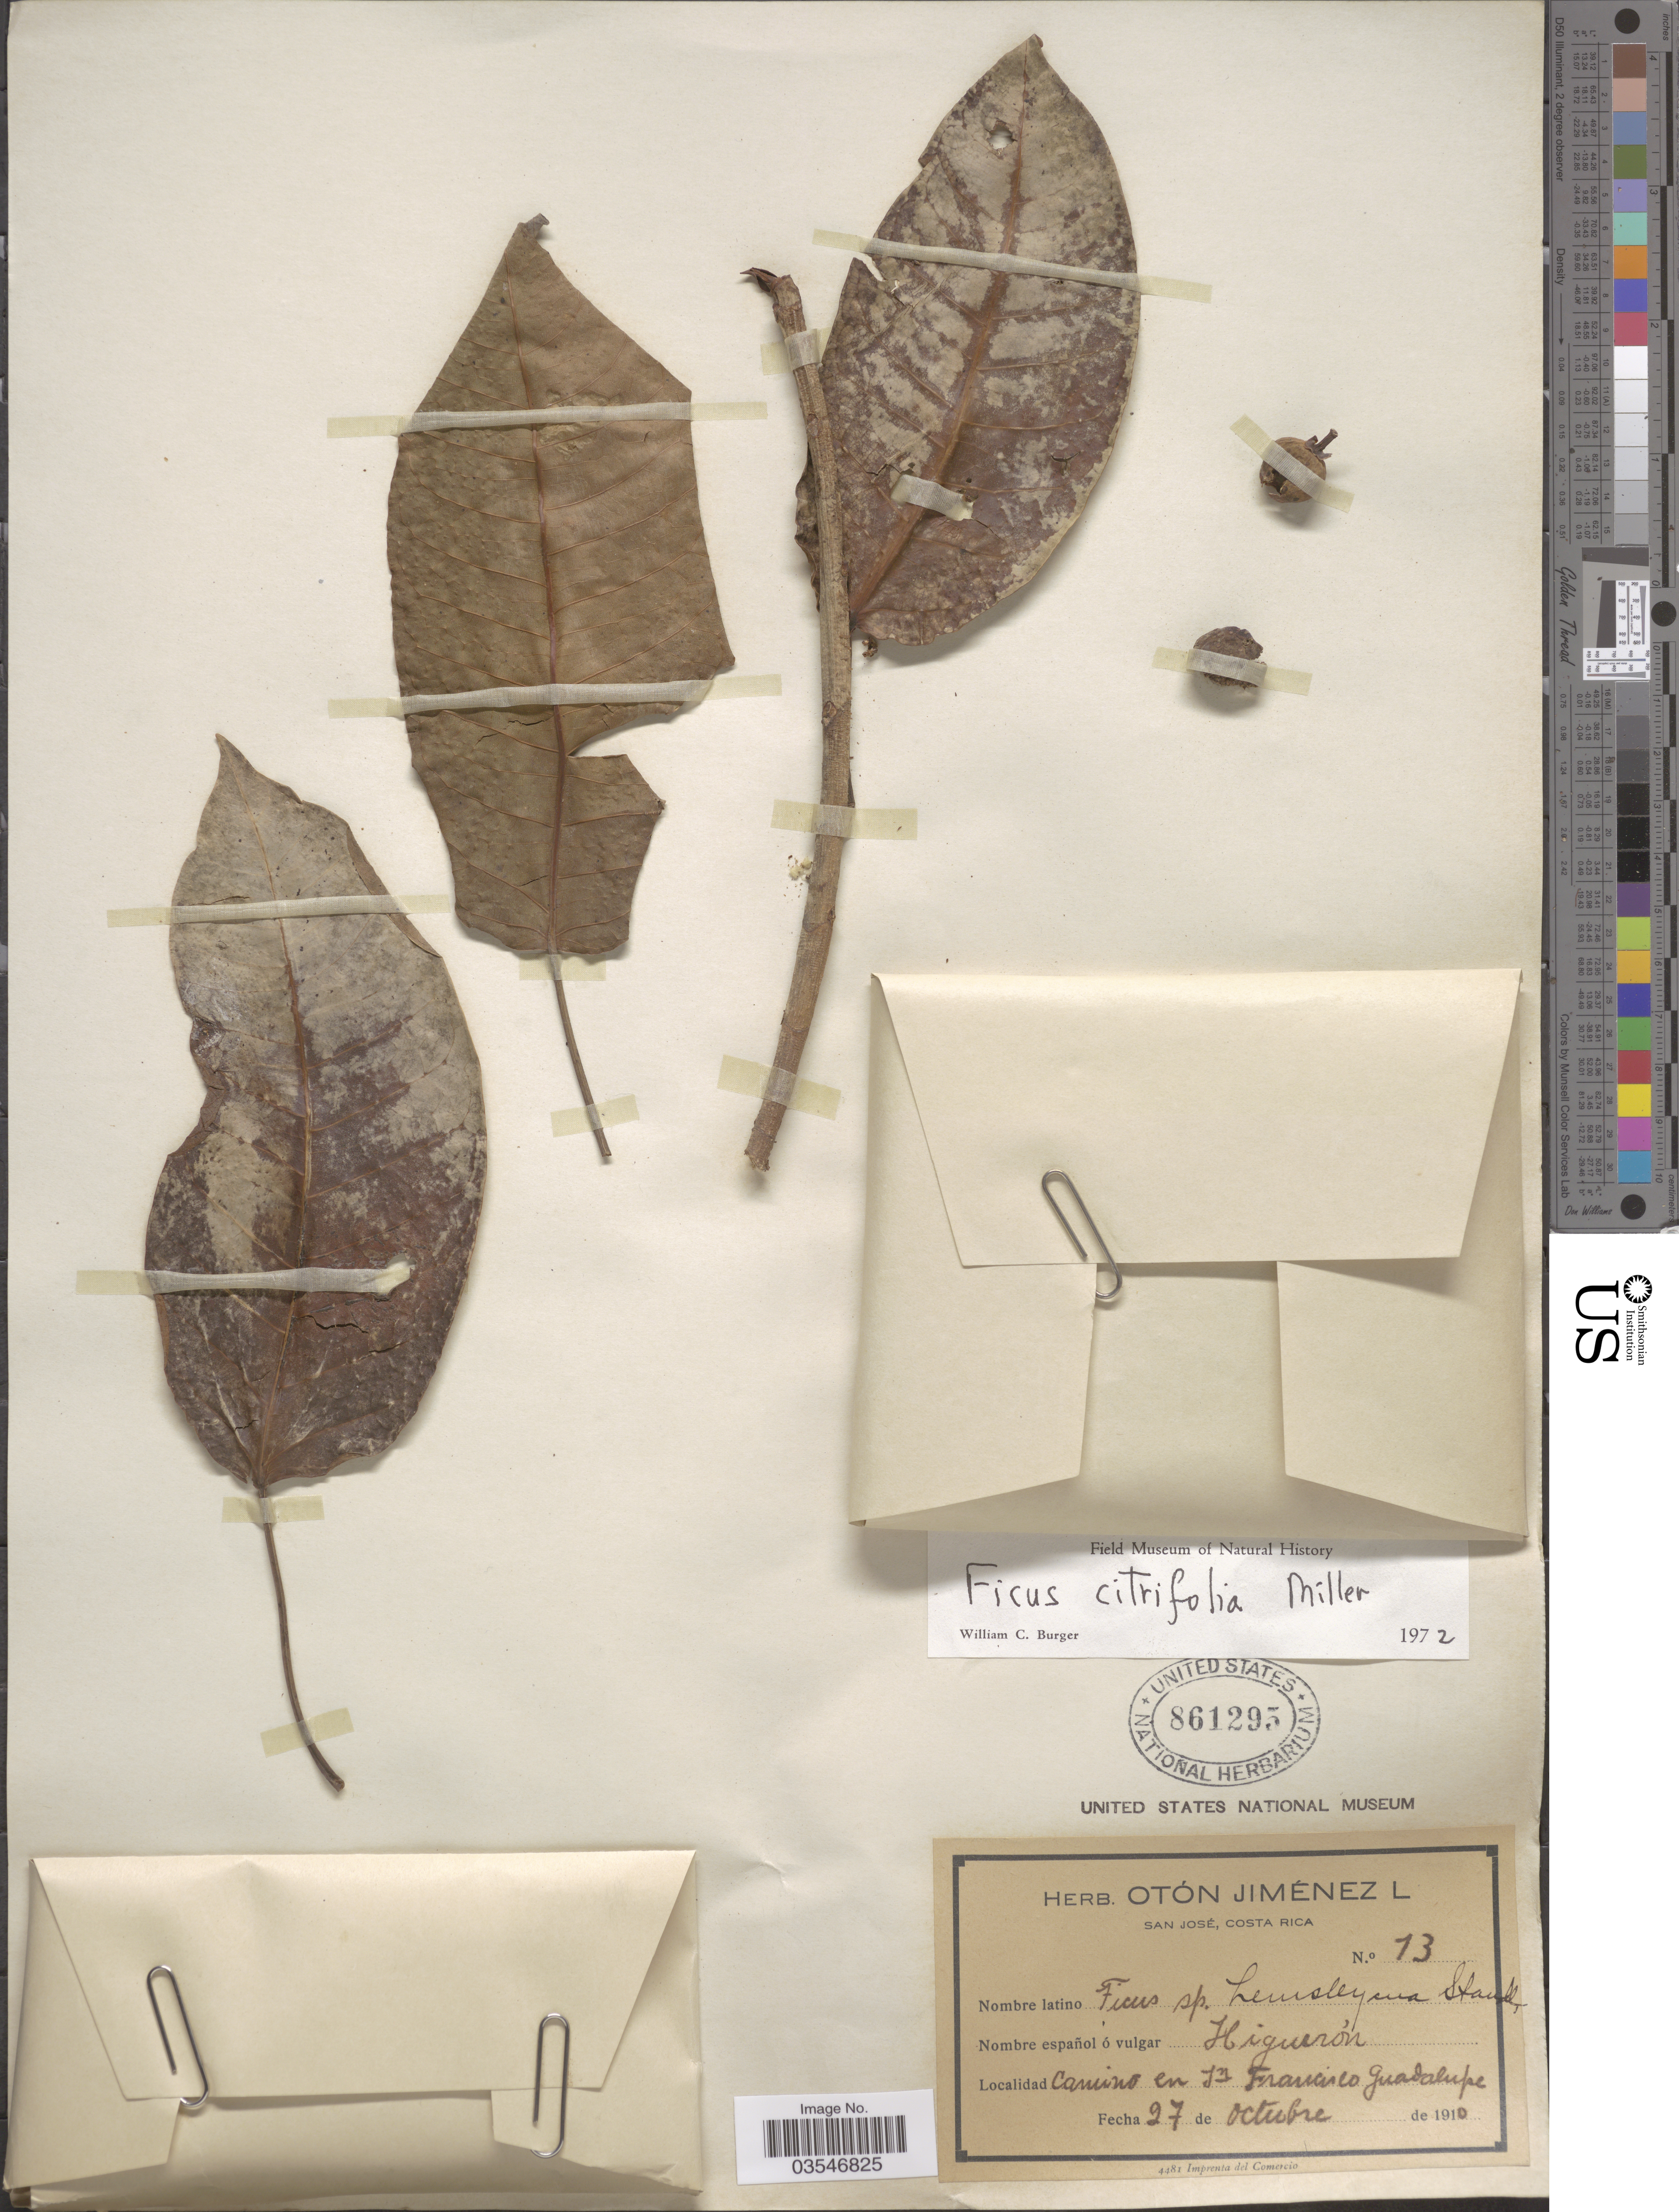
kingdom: Plantae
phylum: Tracheophyta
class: Magnoliopsida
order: Rosales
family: Moraceae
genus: Ficus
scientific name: Ficus citrifolia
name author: Mill.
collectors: ex herb. O. Jimenez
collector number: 13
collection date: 1910-10-27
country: Costa Rica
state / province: San José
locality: Camino en Sn Francisco Guadalupe.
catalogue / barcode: US 861295